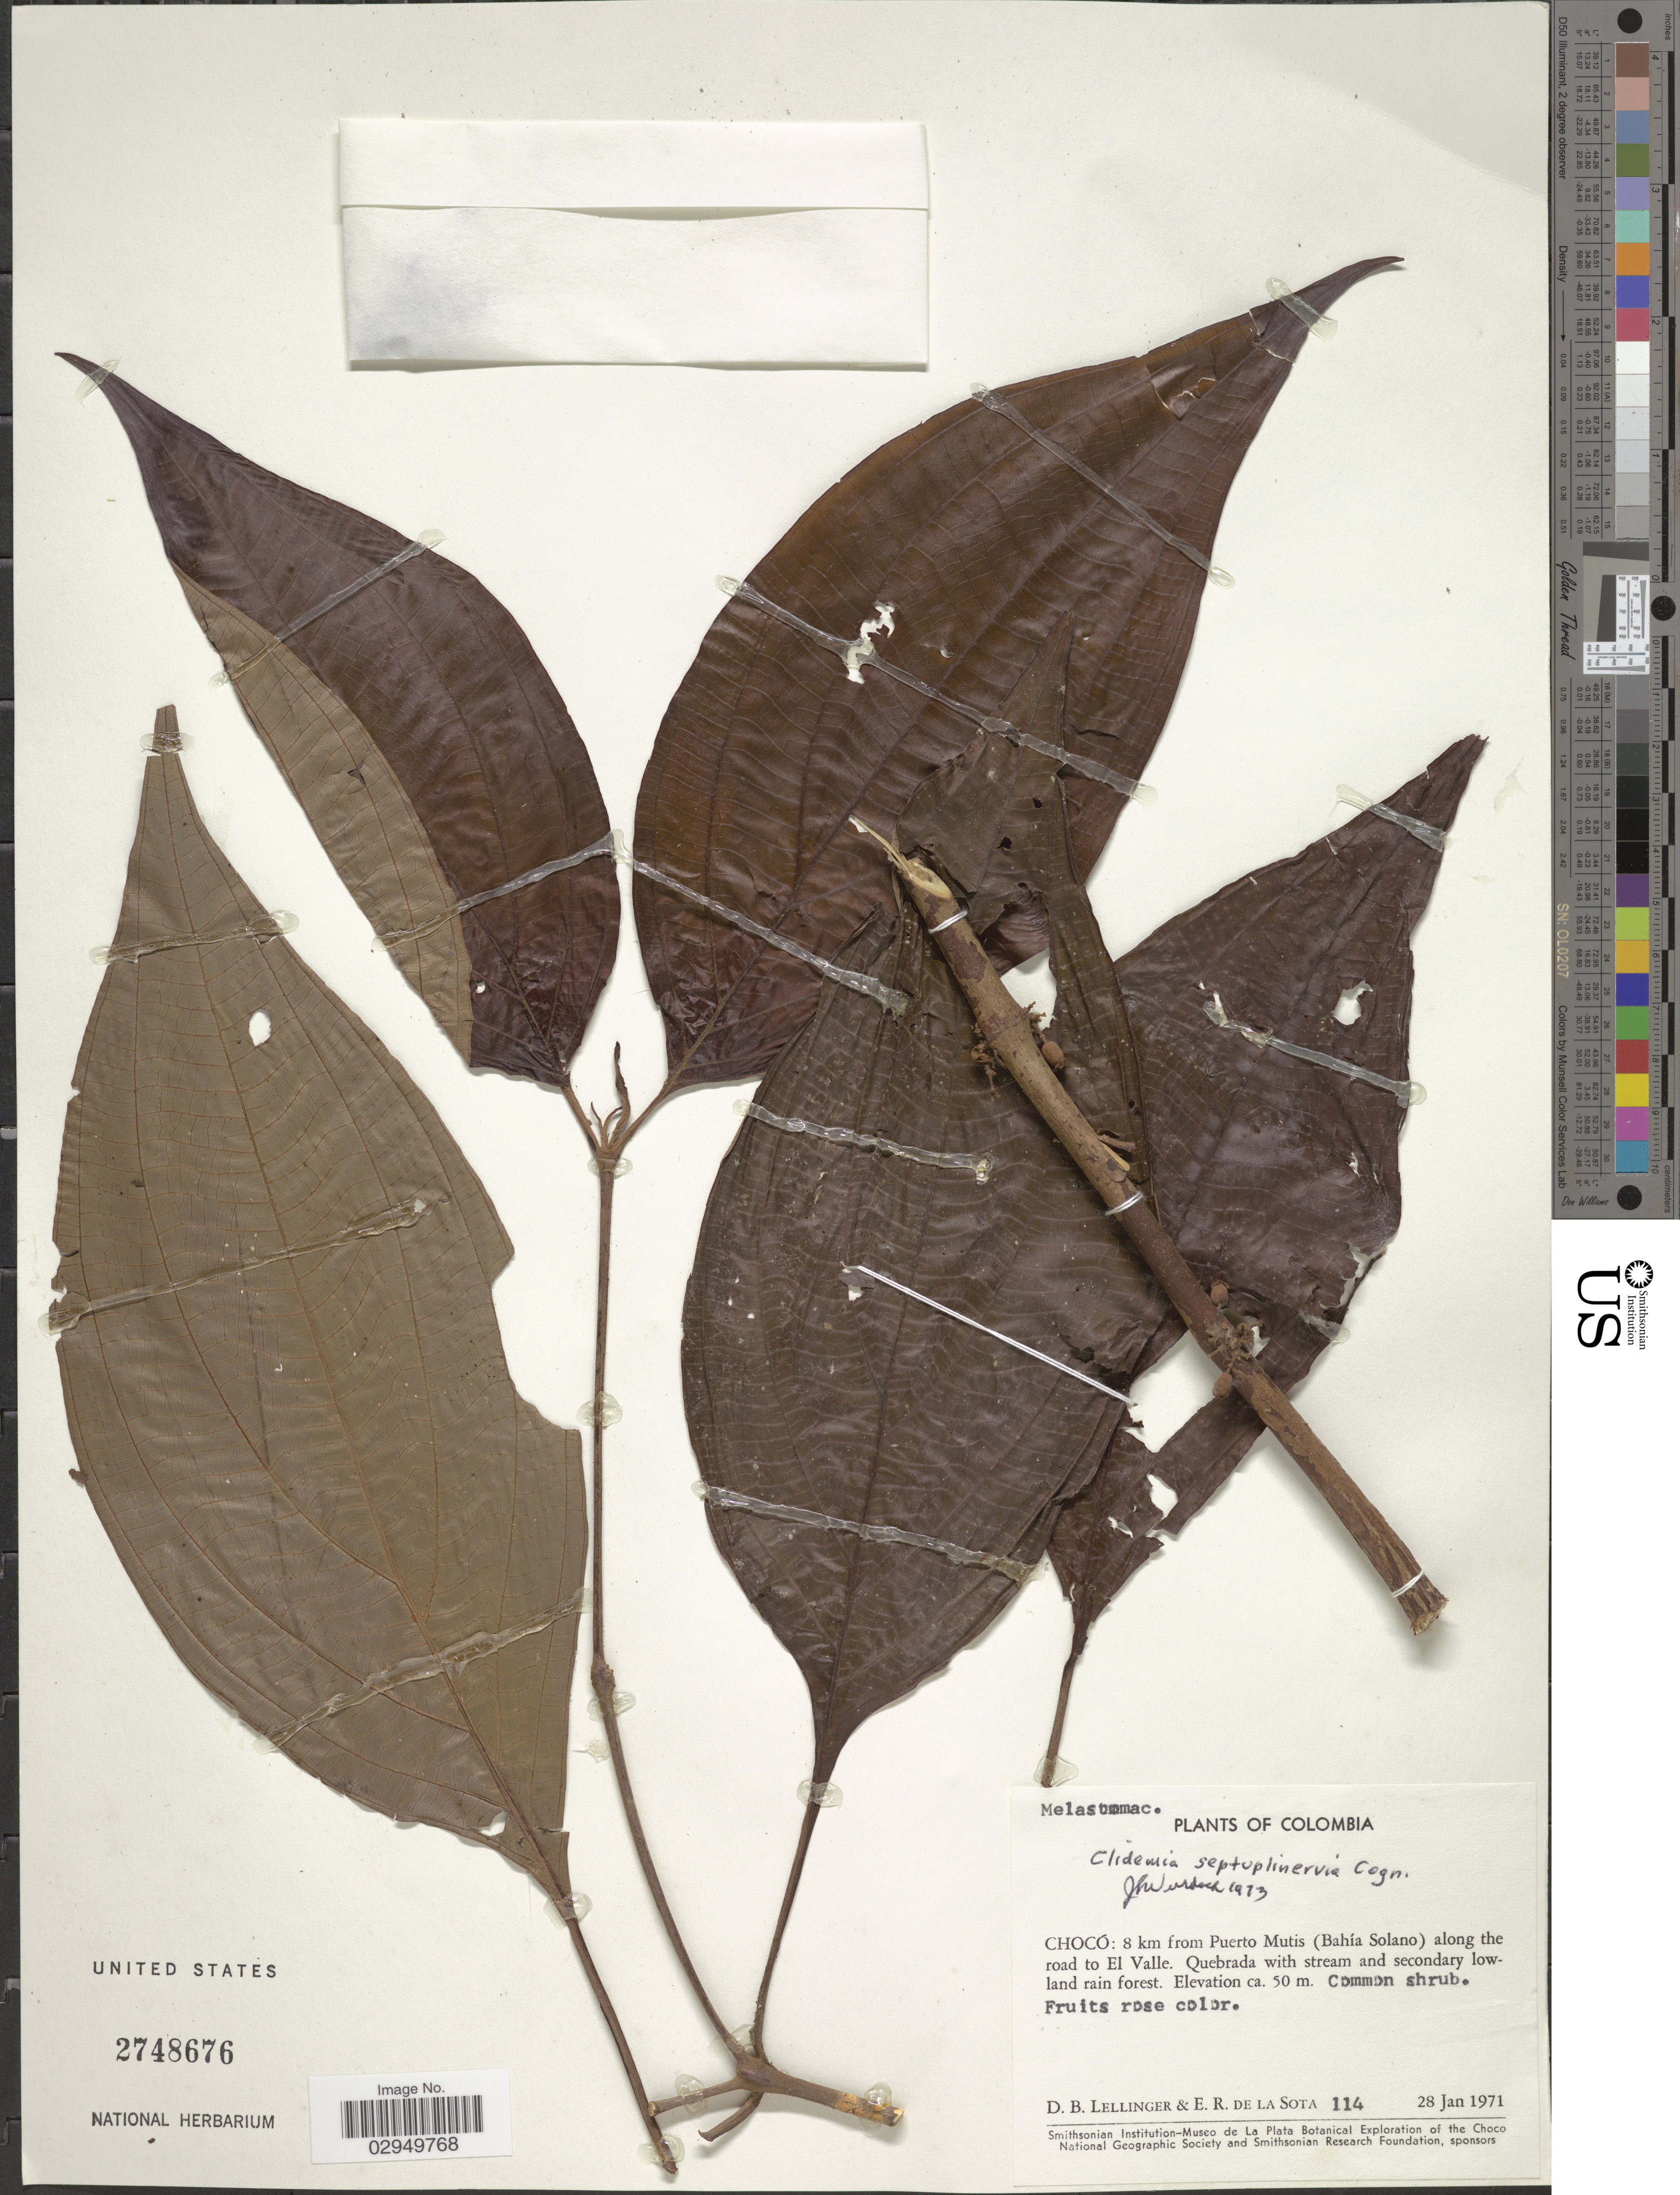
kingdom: Plantae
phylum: Tracheophyta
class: Magnoliopsida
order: Myrtales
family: Melastomataceae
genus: Clidemia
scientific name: Clidemia septuplinervia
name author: Cogn.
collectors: D. B. Lellinger & E. R. de la Sota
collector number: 114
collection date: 1971-01-28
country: Colombia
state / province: Chocó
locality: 8 km from Puerto Mutis (Bahía Solano) along the road to El Valle.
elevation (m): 50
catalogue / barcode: US 2748676